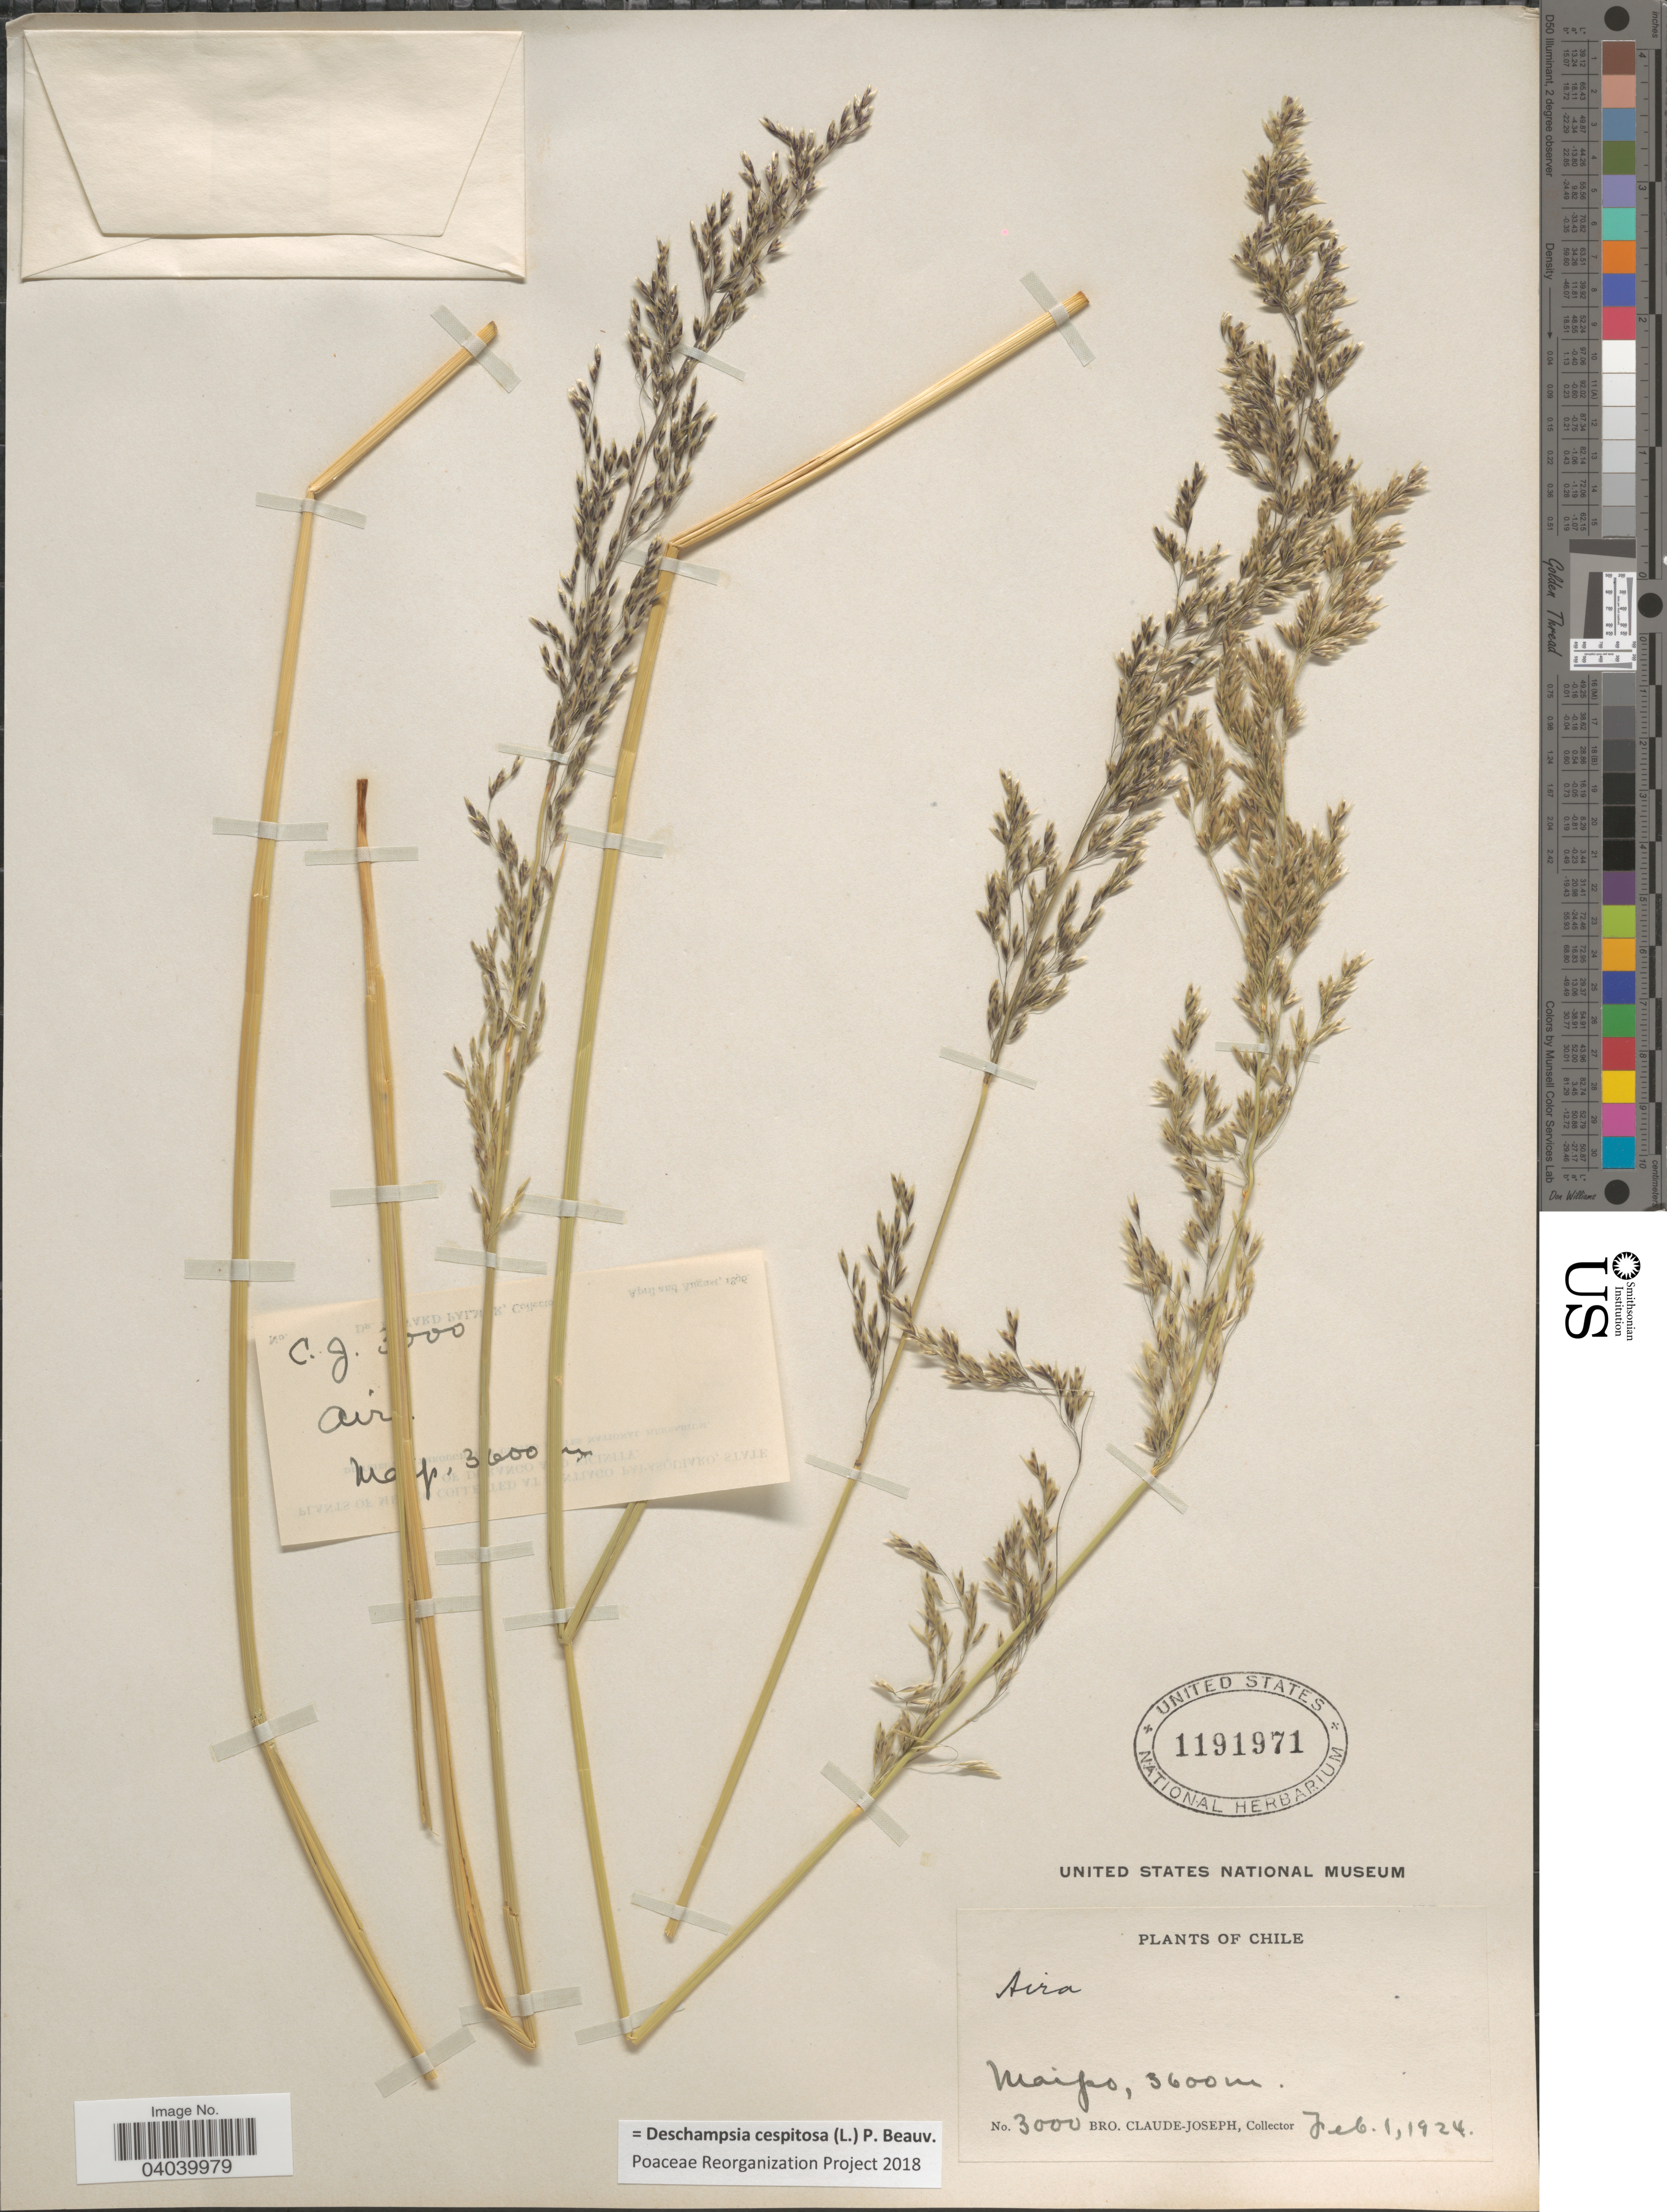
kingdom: Plantae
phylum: Tracheophyta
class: Liliopsida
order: Poales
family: Poaceae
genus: Deschampsia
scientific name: Deschampsia cespitosa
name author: (L.) P. Beauv.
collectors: Bro. Claude-Joseph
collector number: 3000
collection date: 1924-02-01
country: Chile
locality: Aira. Maipo.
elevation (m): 3600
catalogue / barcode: US 1191971